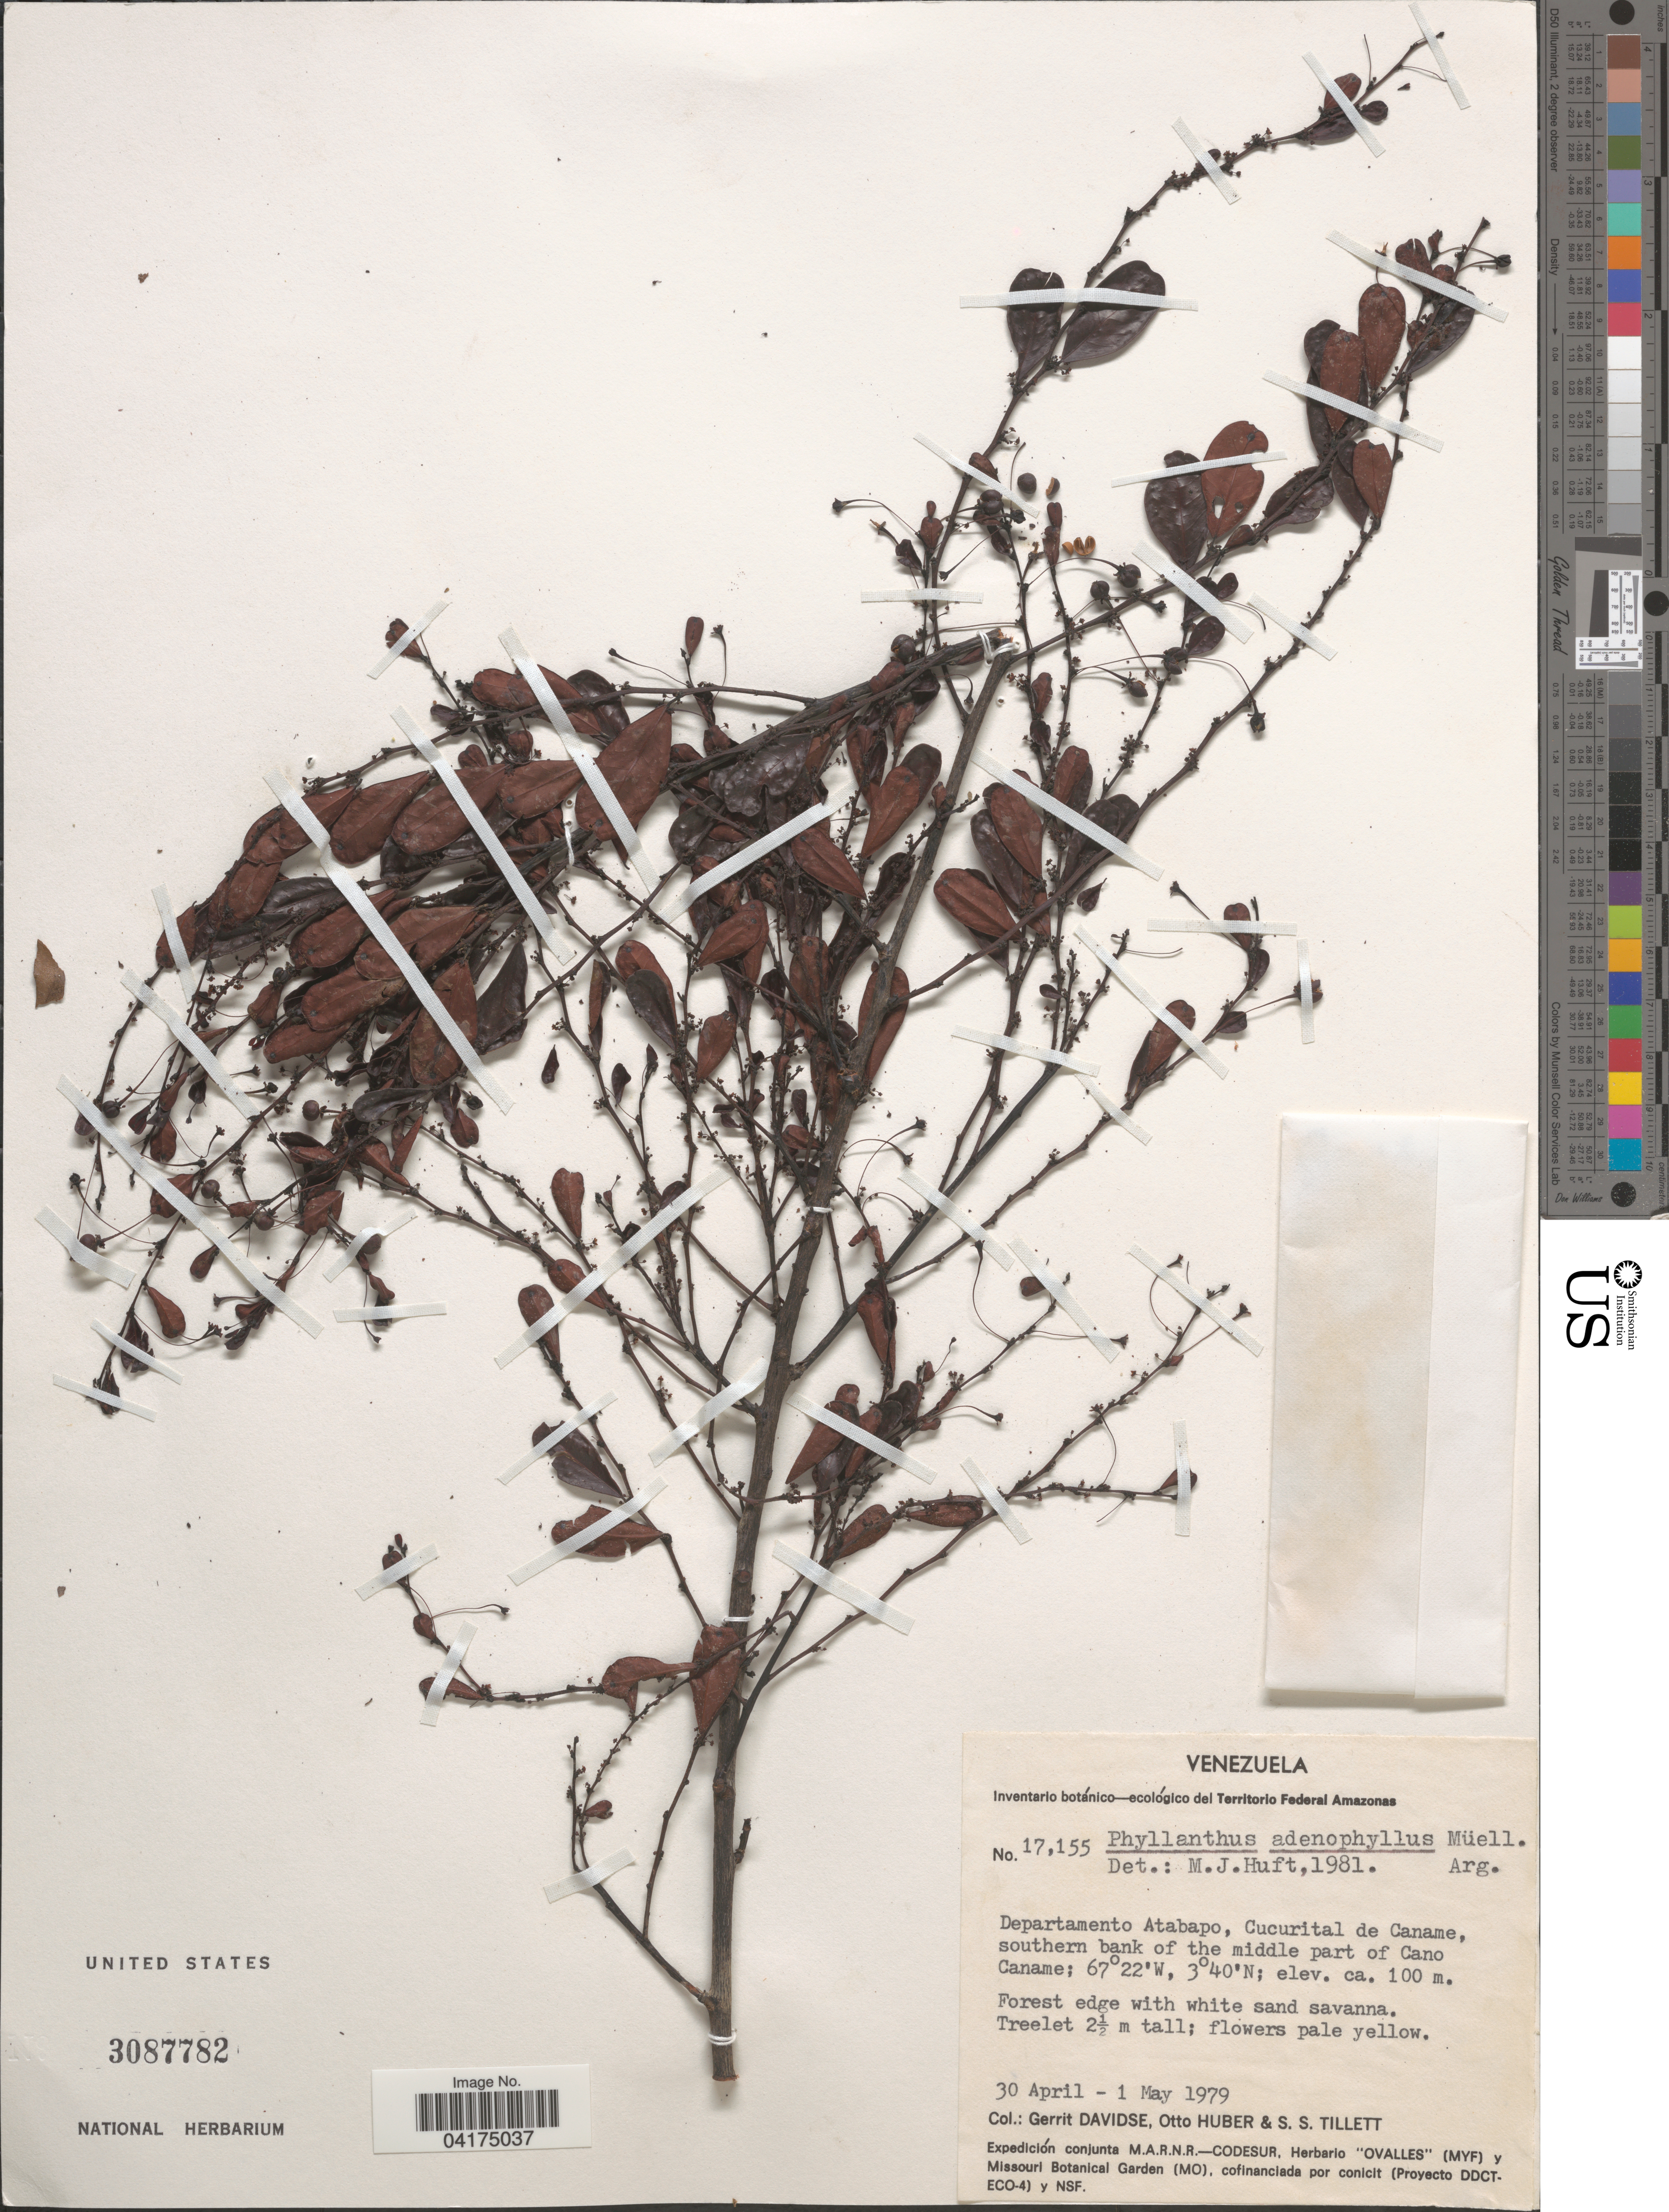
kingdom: Plantae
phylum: Tracheophyta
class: Magnoliopsida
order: Malpighiales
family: Phyllanthaceae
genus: Phyllanthus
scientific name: Phyllanthus adenophyllus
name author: Müll. Arg.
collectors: G. Davidse, O. Huber & S. S. Tillett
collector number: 17155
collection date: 1979-04-30/1979-05-01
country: Venezuela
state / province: Amazonas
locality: Departamento Atabapo, Cucurital de Caname, southern bank of the middle part of Cano Caname.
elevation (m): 100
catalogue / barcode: US 3087782